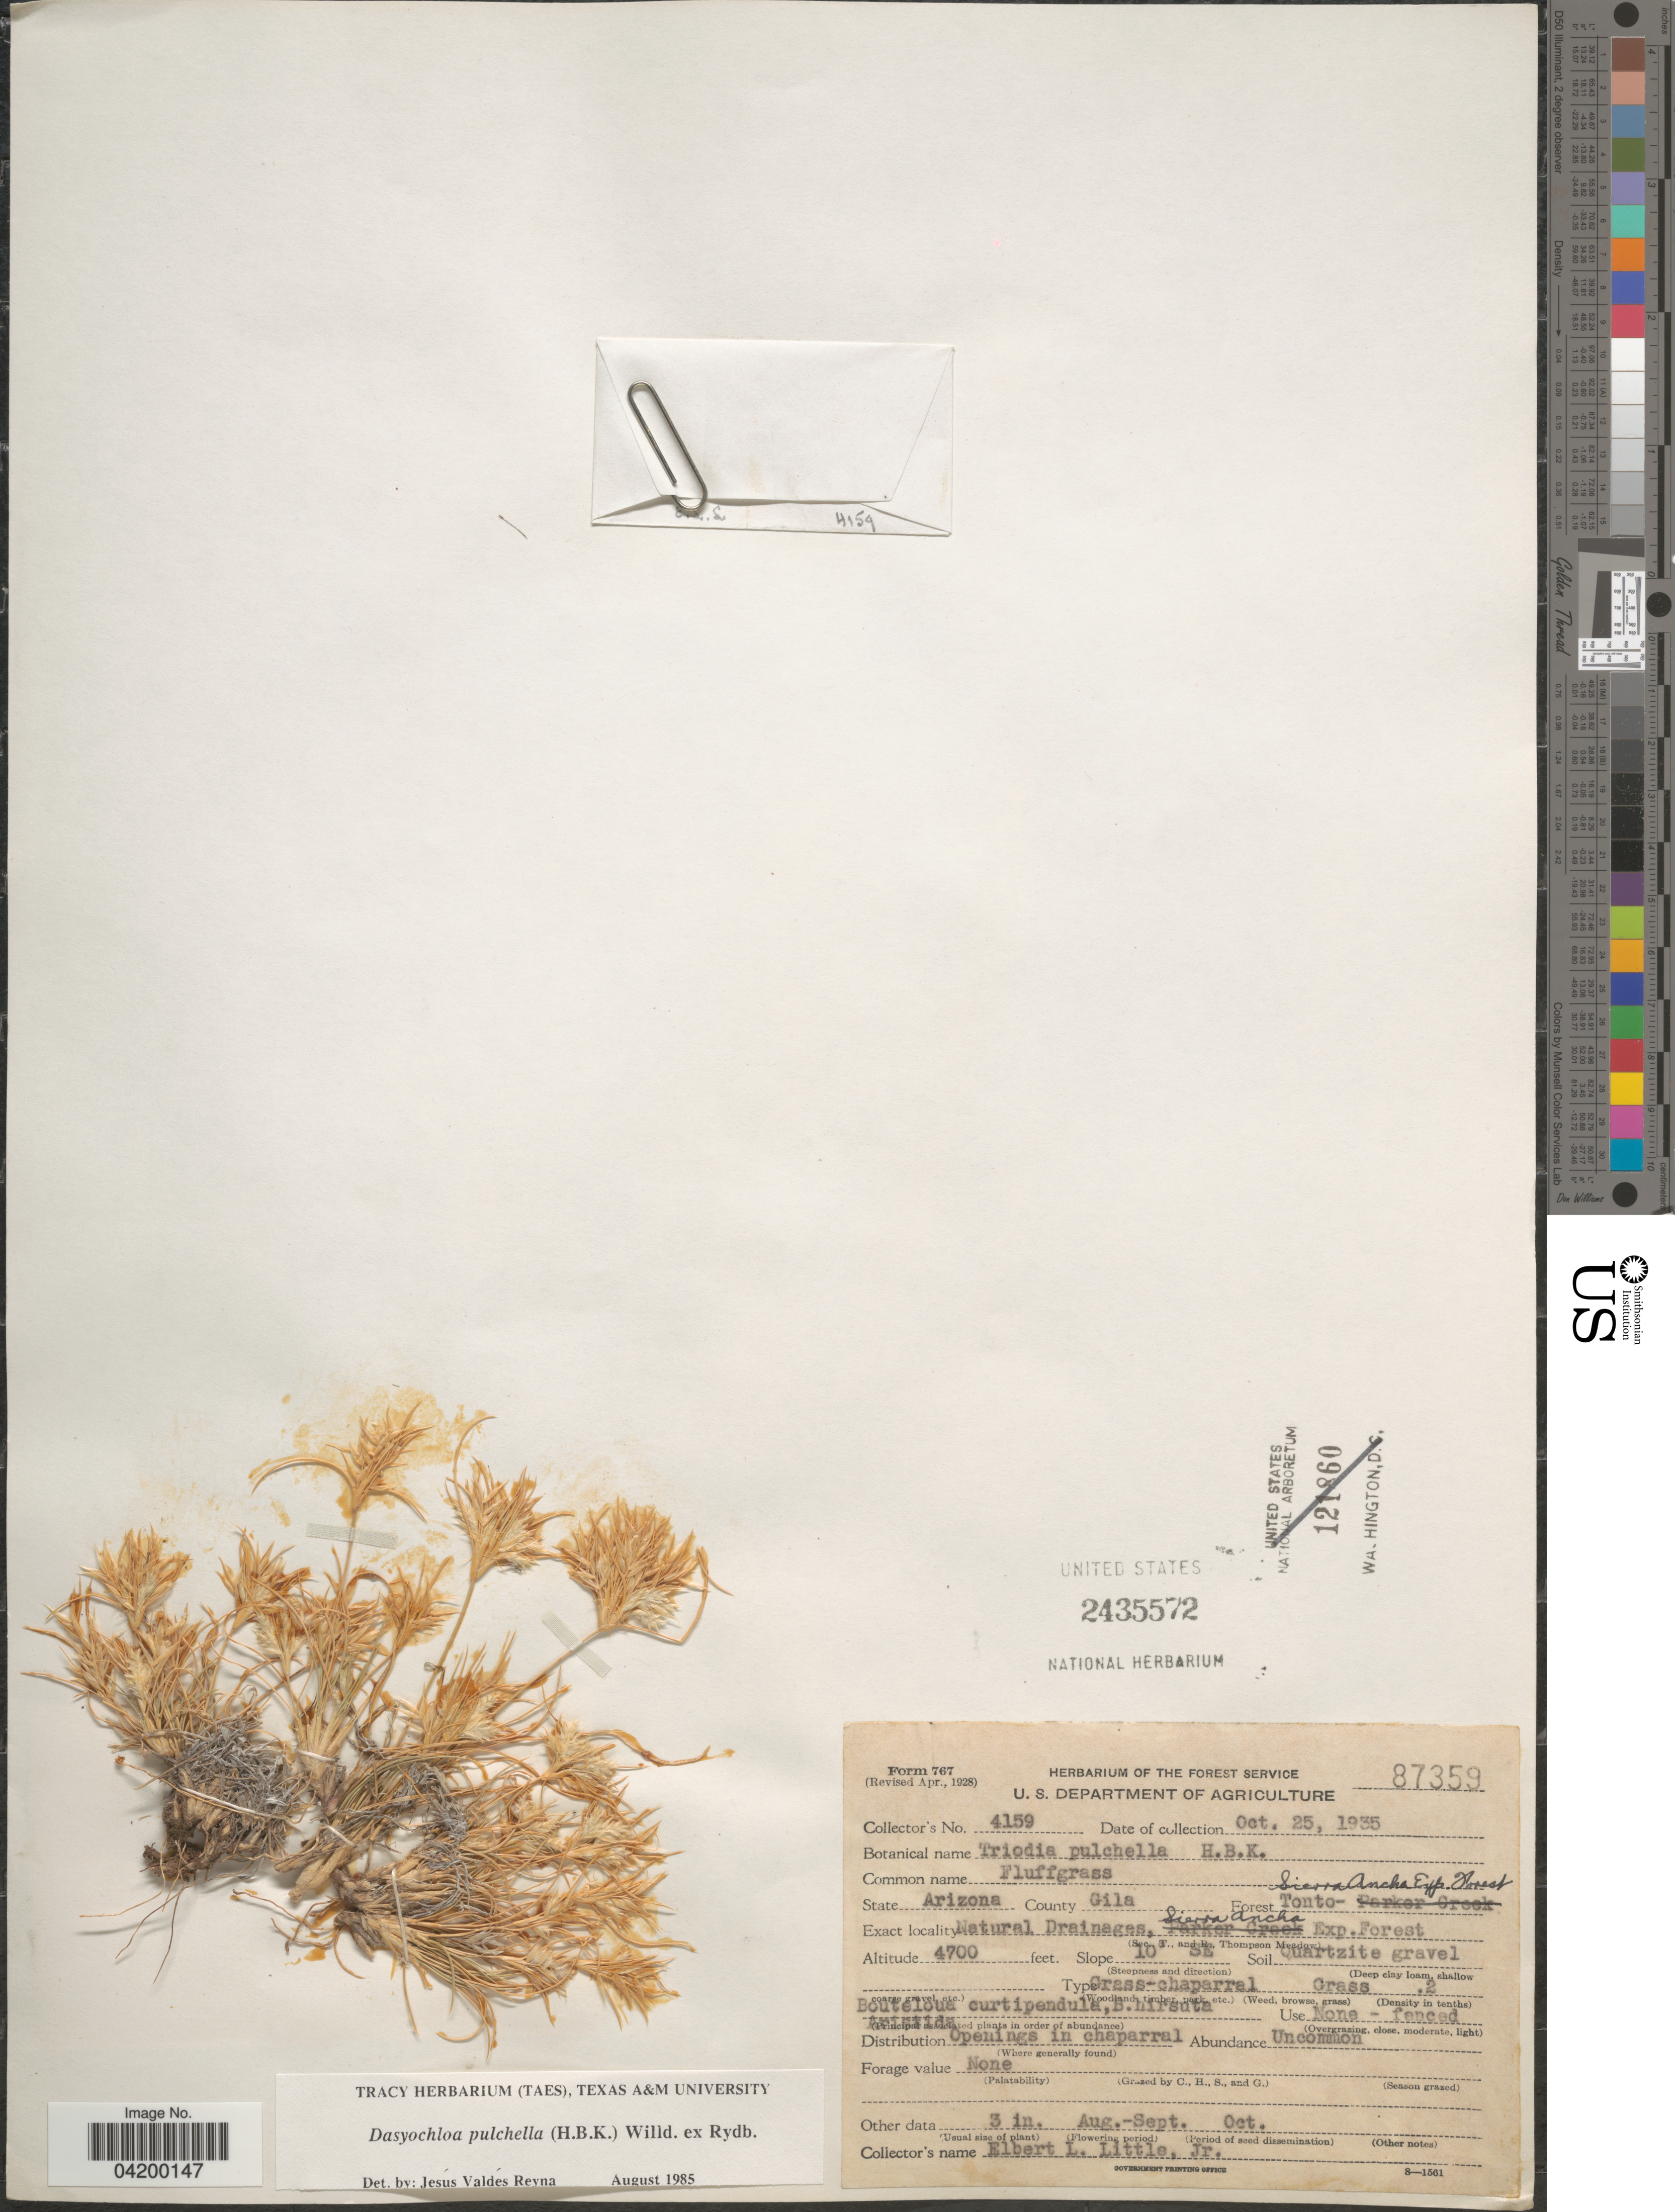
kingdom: Plantae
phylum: Tracheophyta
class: Liliopsida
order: Poales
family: Poaceae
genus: Dasyochloa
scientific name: Dasyochloa pulchella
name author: (Kunth) Willd. ex Rydb.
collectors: E. L. Little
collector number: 4159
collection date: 1935-10-25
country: United States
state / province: Arizona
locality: County Gila. Forest Tonto- Sierra Ancha Exp. Forest. Natural Drainages, Sierra Ancho Exp. Forest. Slope 10° SE.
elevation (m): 1433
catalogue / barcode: US 2435572